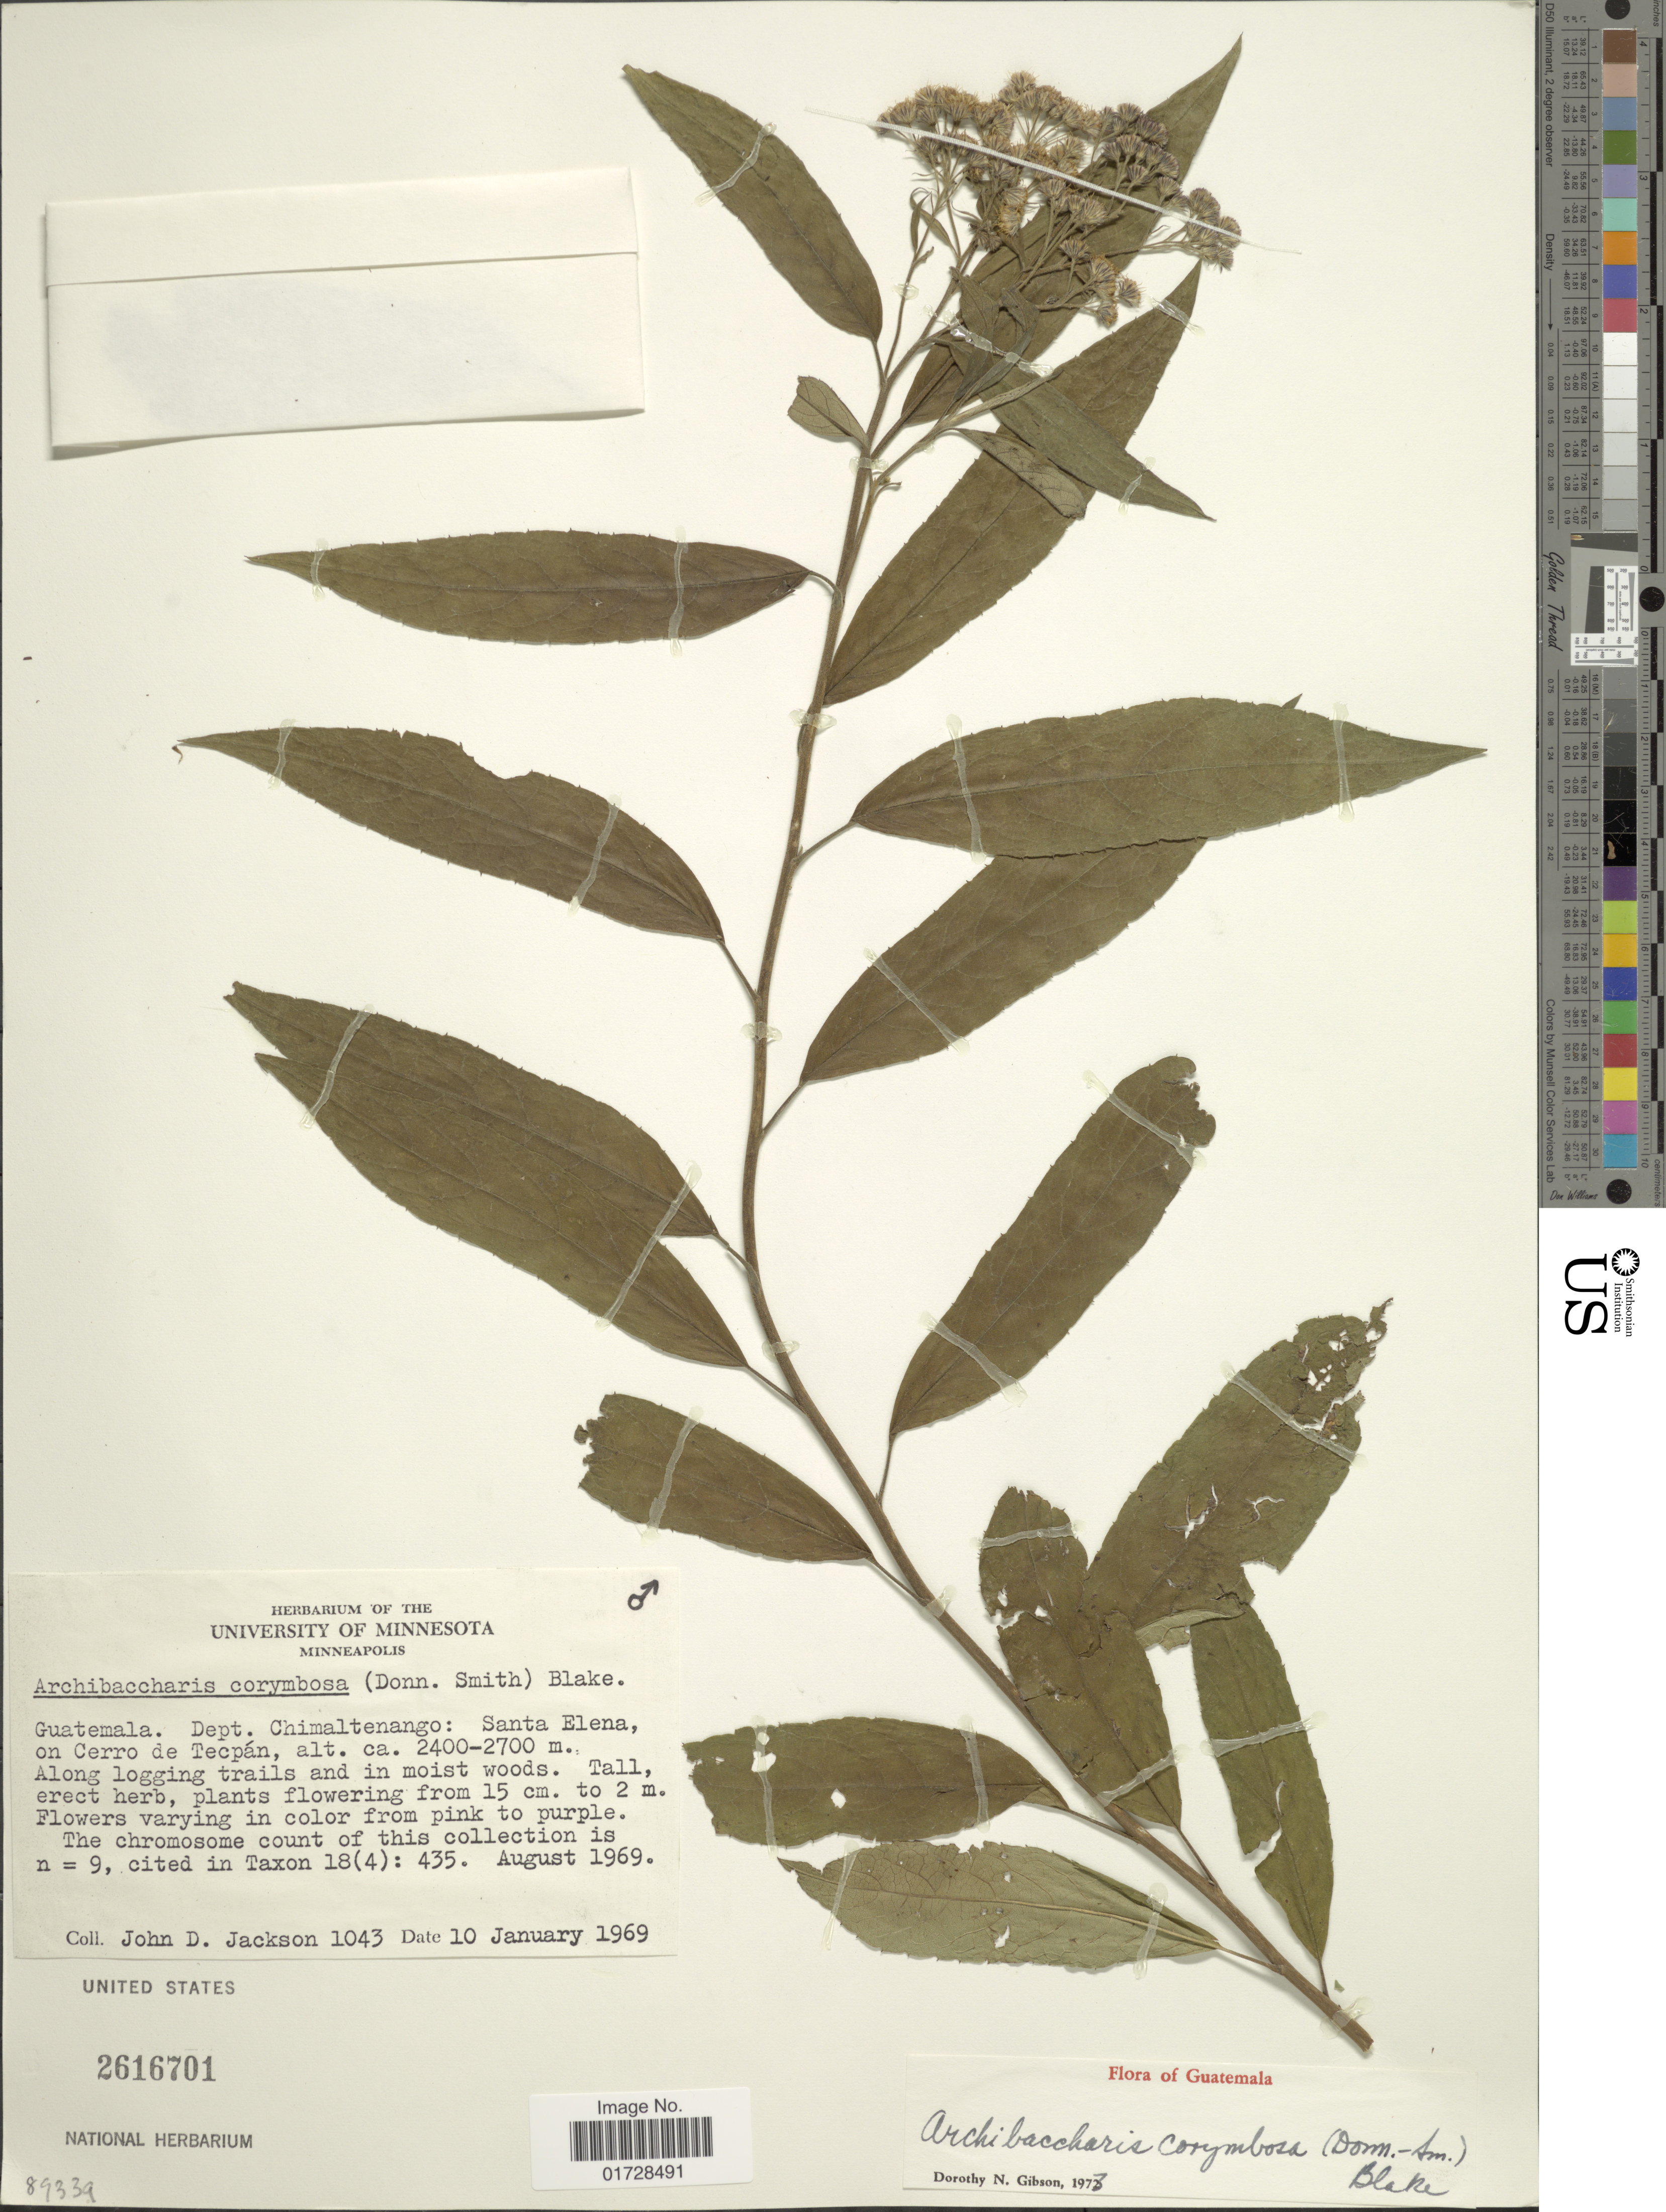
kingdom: Plantae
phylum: Tracheophyta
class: Magnoliopsida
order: Asterales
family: Asteraceae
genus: Archibaccharis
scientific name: Archibaccharis corymbosa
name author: (Donn. Sm.) S.F. Blake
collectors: J. Jackson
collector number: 1043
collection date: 1969-01-10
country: Guatemala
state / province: Chimaltenango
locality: Santa Elena, on Cerro de Tecpan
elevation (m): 2400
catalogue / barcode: US 2616701